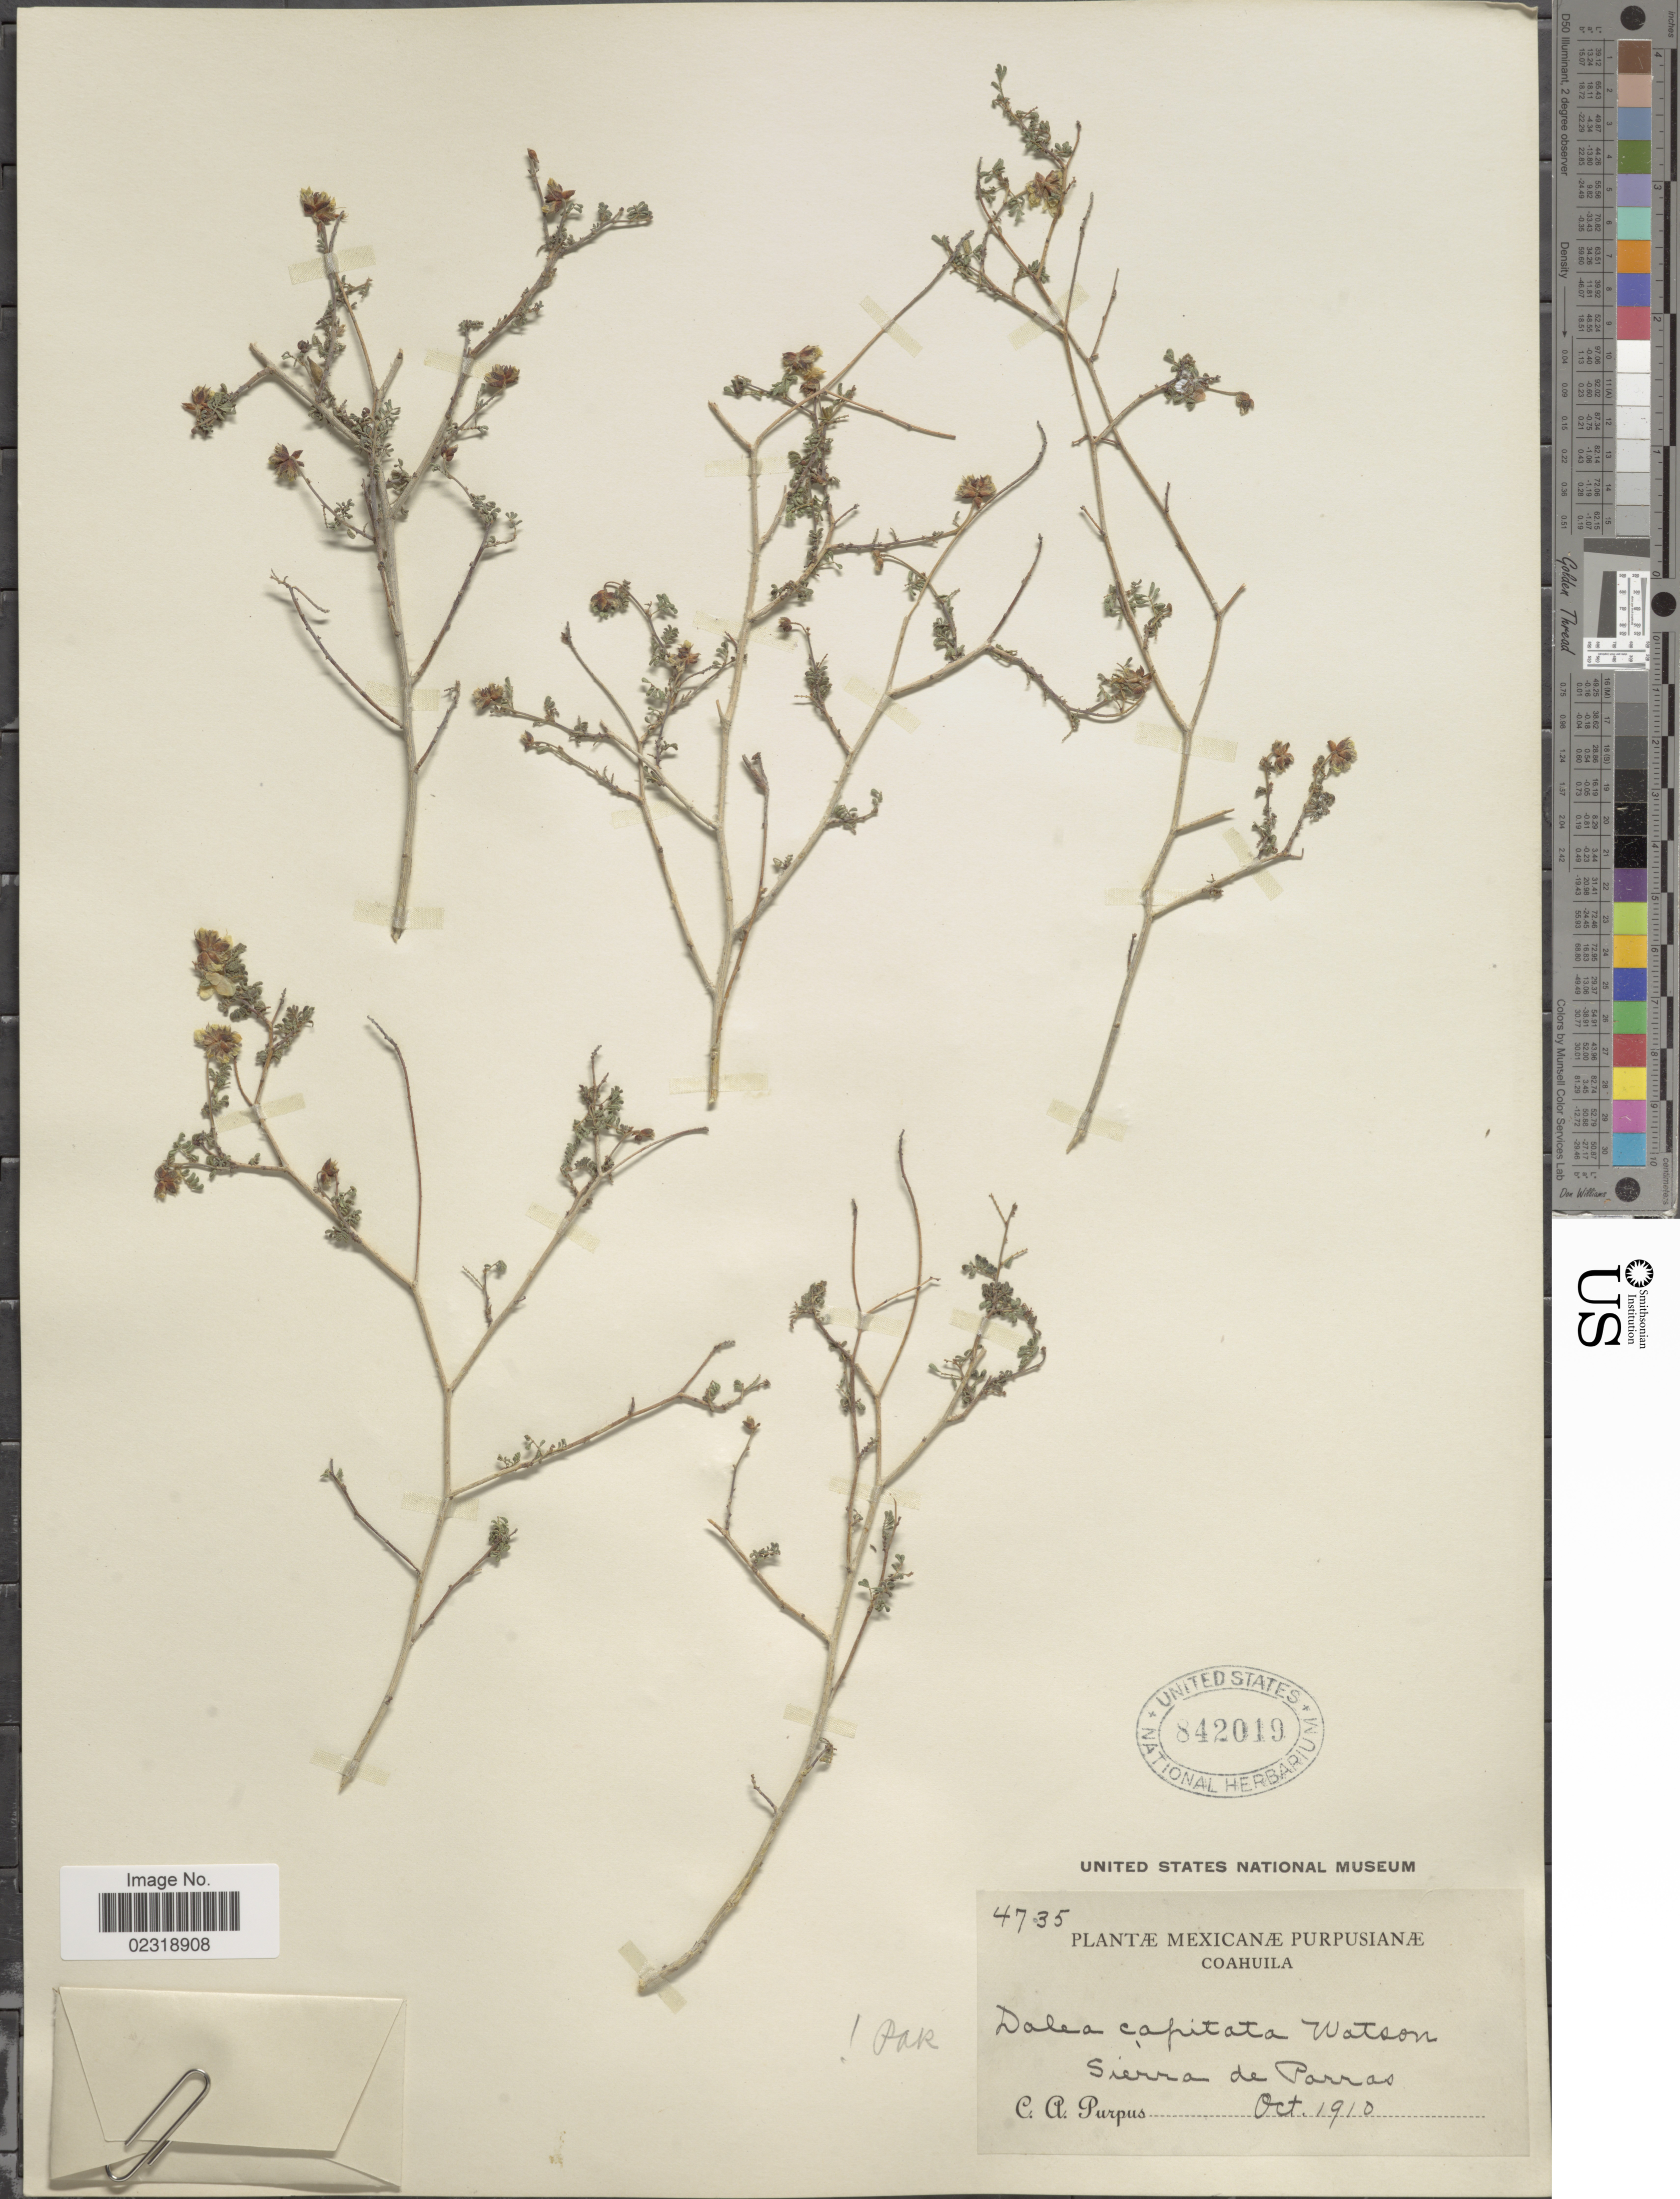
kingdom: Plantae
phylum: Tracheophyta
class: Magnoliopsida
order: Fabales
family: Fabaceae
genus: Dalea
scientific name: Dalea capitata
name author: S. Watson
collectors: C. A. Purpus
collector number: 4735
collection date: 1910-10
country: Mexico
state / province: Coahuila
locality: Sierra de Parras.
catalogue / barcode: US 842019